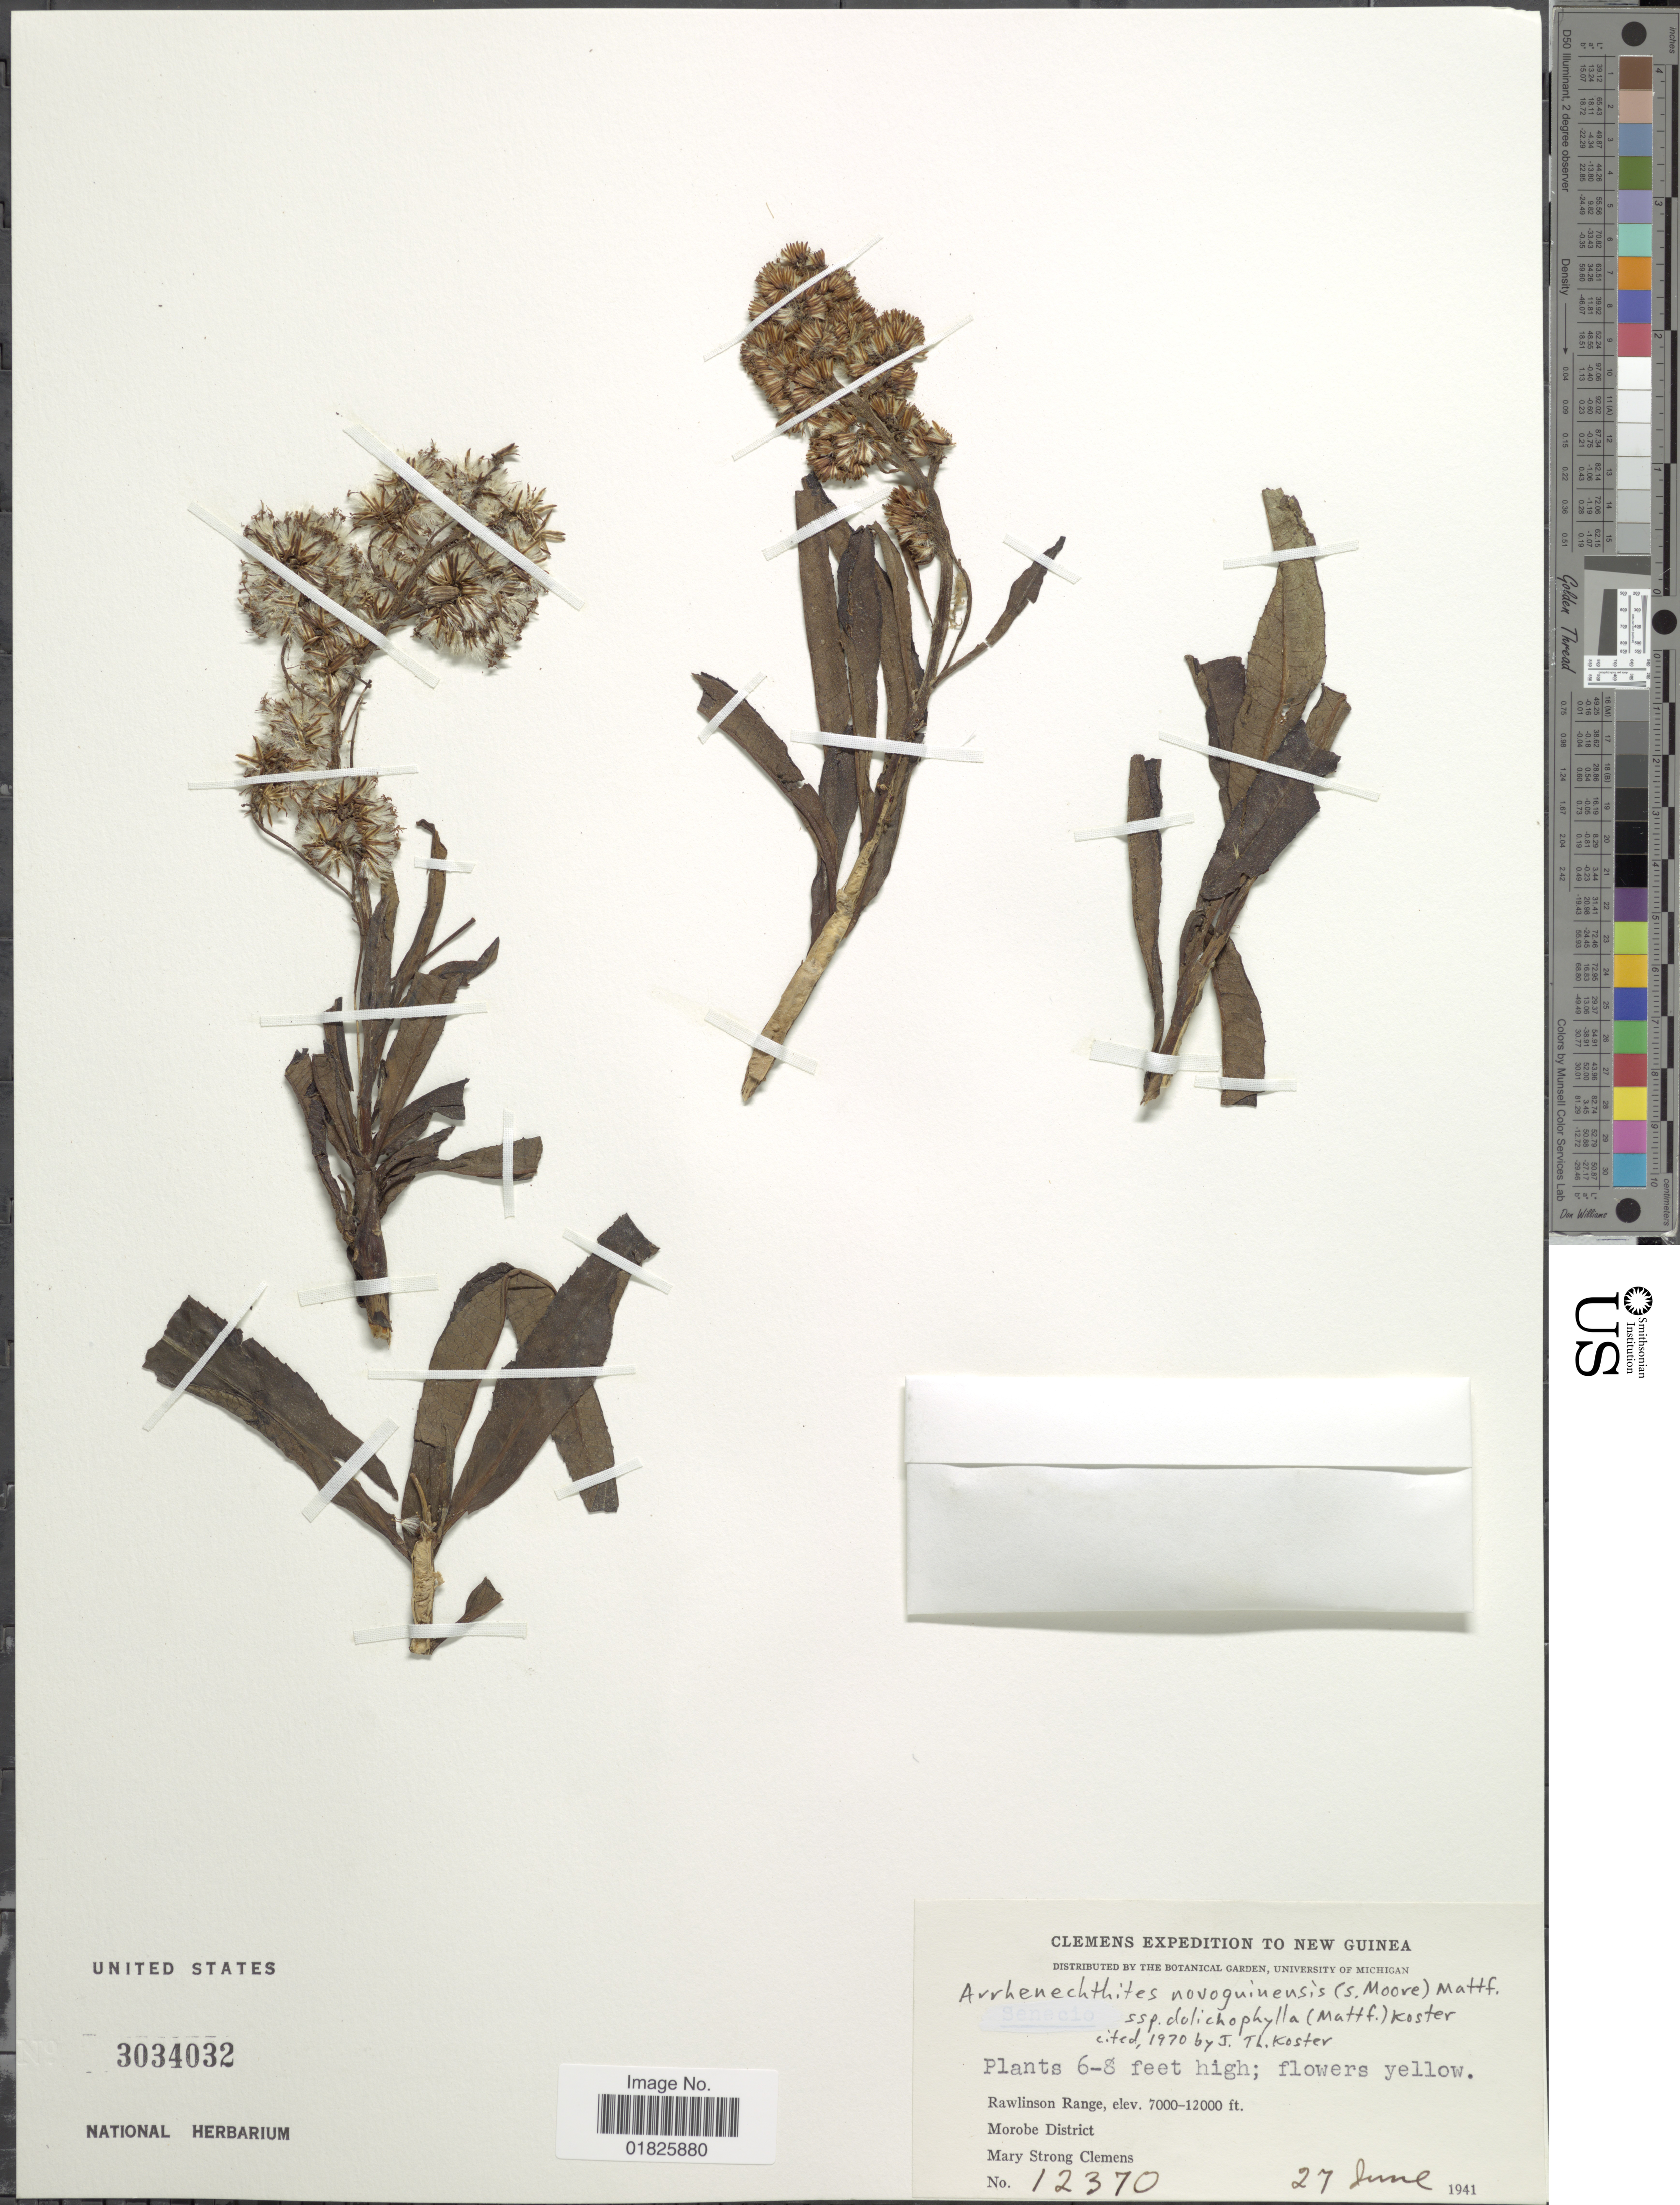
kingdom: Plantae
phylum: Tracheophyta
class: Magnoliopsida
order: Asterales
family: Asteraceae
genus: Arrhenechthites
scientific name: Arrhenechthites novoguineensis subsp. doliciphylla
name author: (Mattf.) J. Kost.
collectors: M. S. Clemens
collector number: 12370*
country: Papua New Guinea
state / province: Morobe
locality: New Guinea, Rawlinson Range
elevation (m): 2134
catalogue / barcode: US 3034032